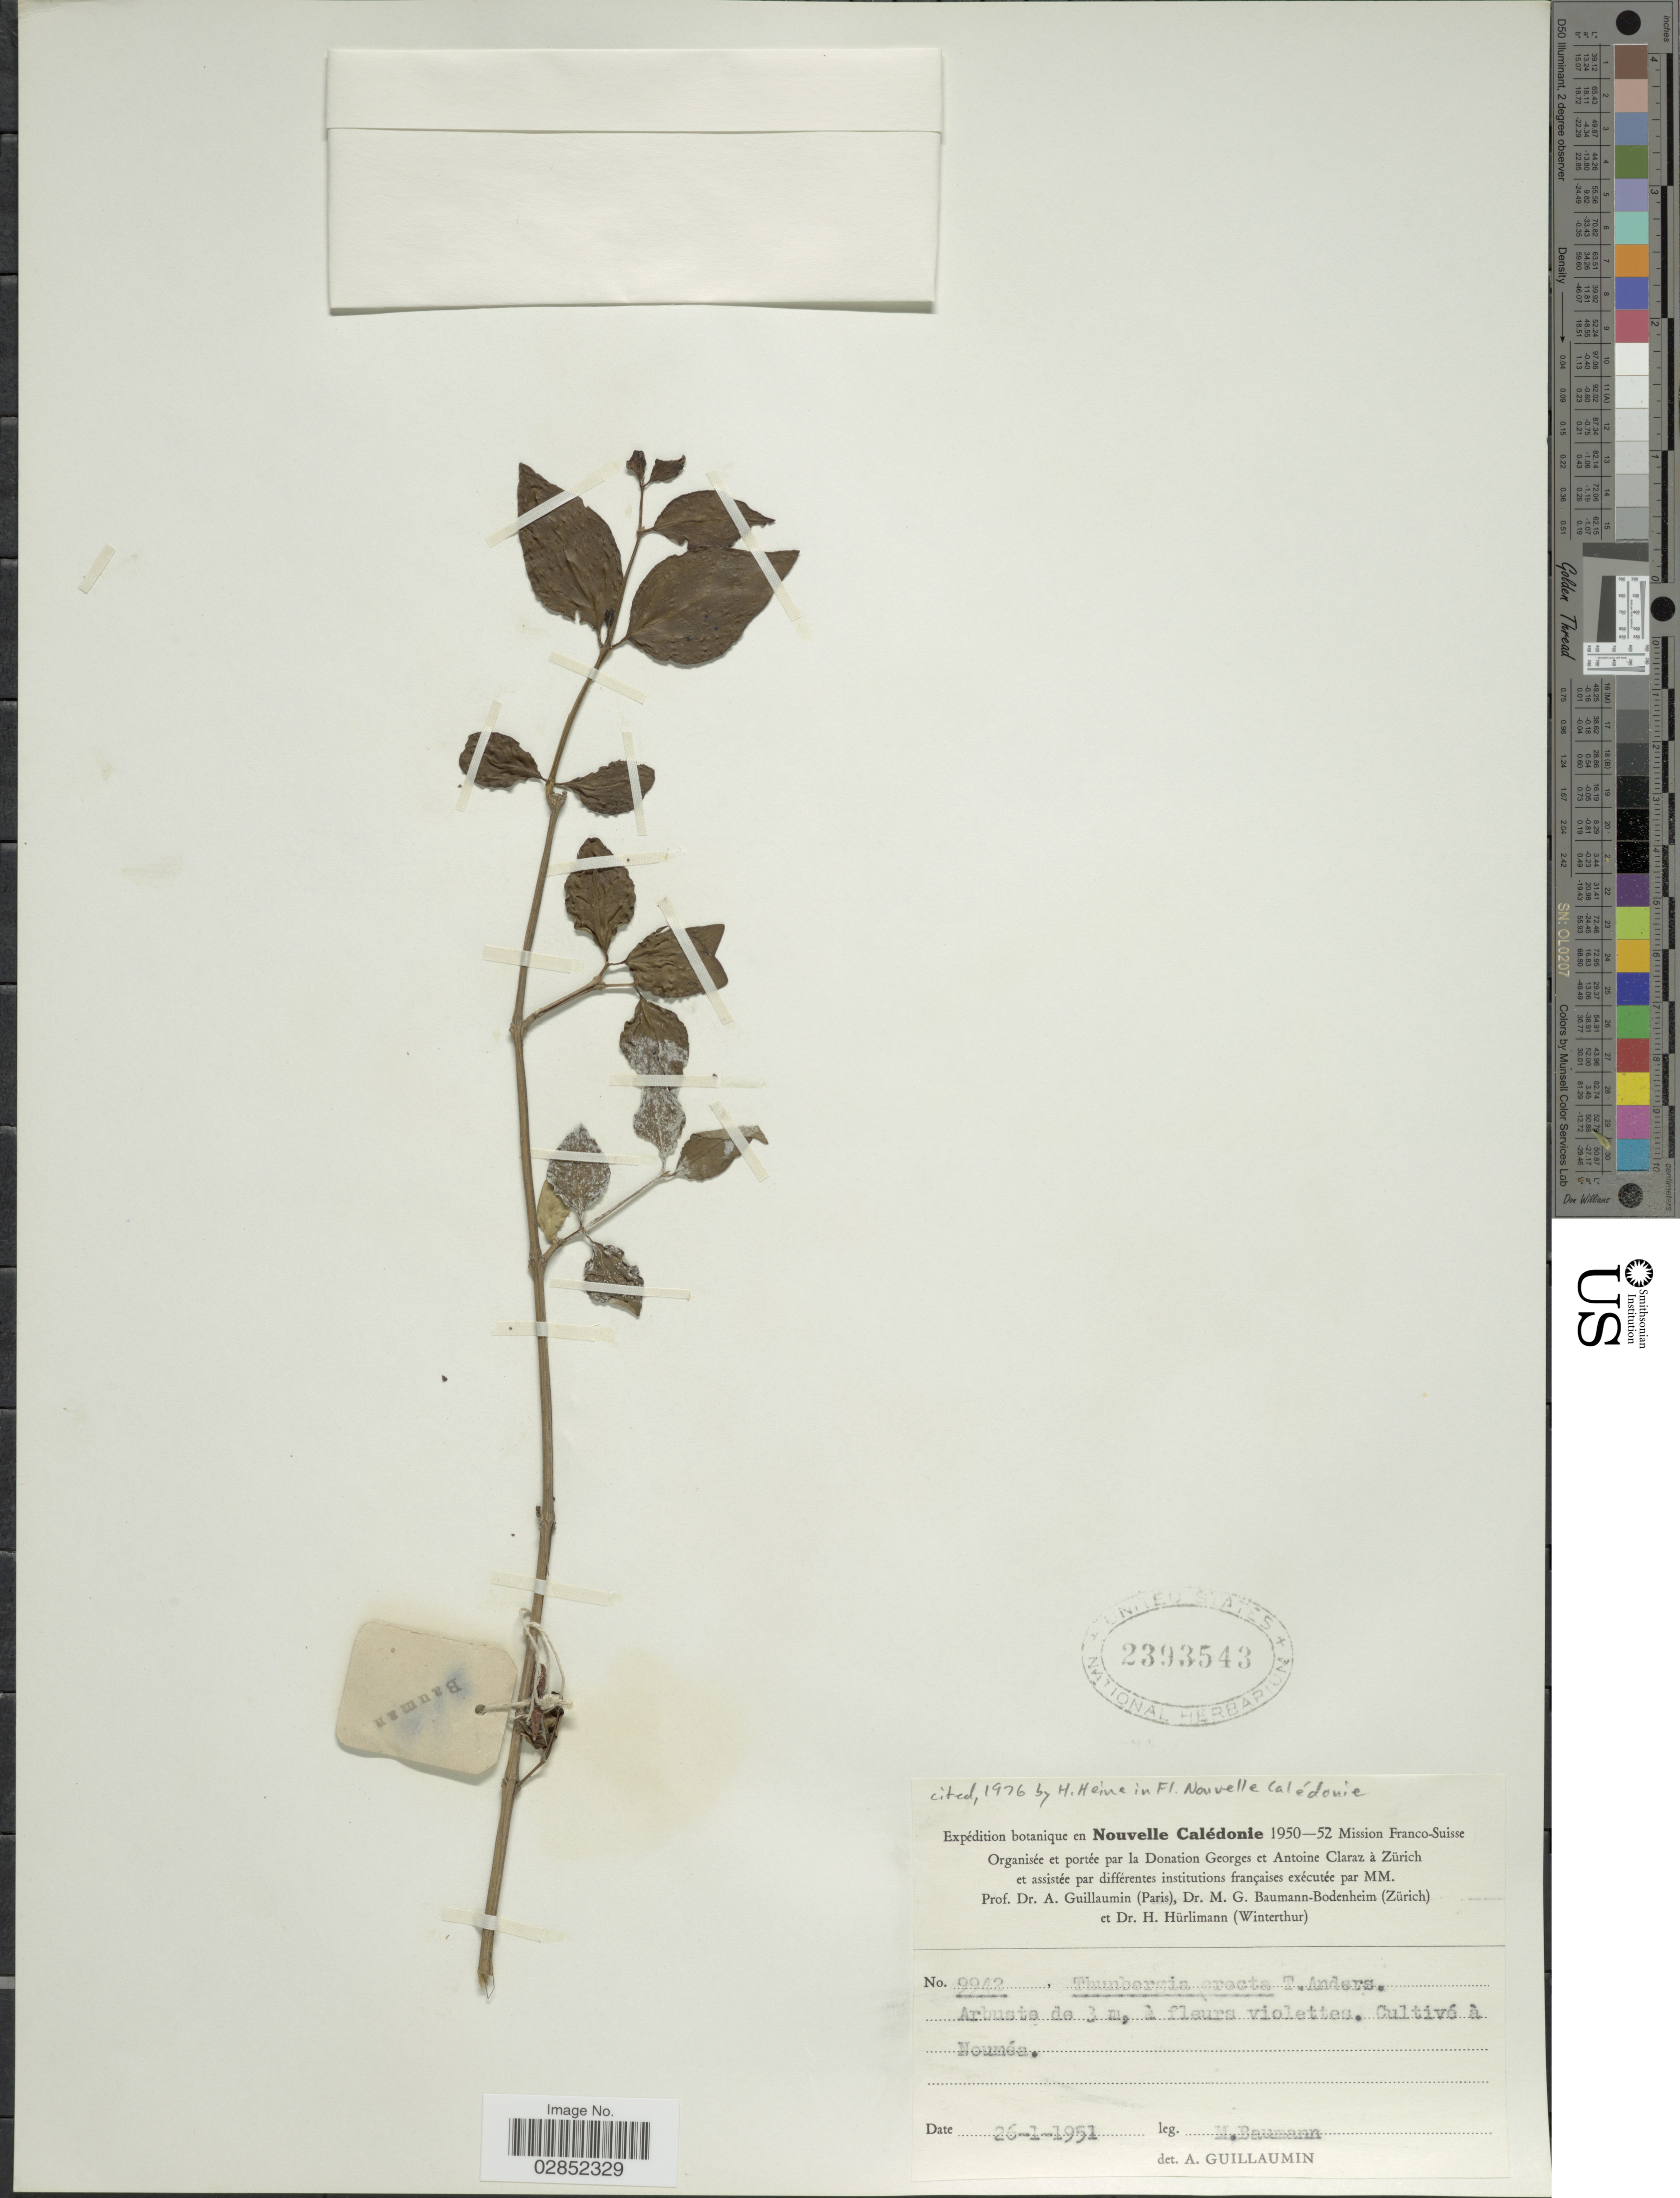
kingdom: Plantae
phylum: Tracheophyta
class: Magnoliopsida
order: Lamiales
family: Acanthaceae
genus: Thunbergia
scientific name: Thunbergia erecta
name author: (Benth.) T. Anderson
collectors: M. Baumann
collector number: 9942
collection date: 1951-01-26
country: New Caledonia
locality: Nouvelle Calédonie, Cultivé à Nouméa.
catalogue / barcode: US 2393543